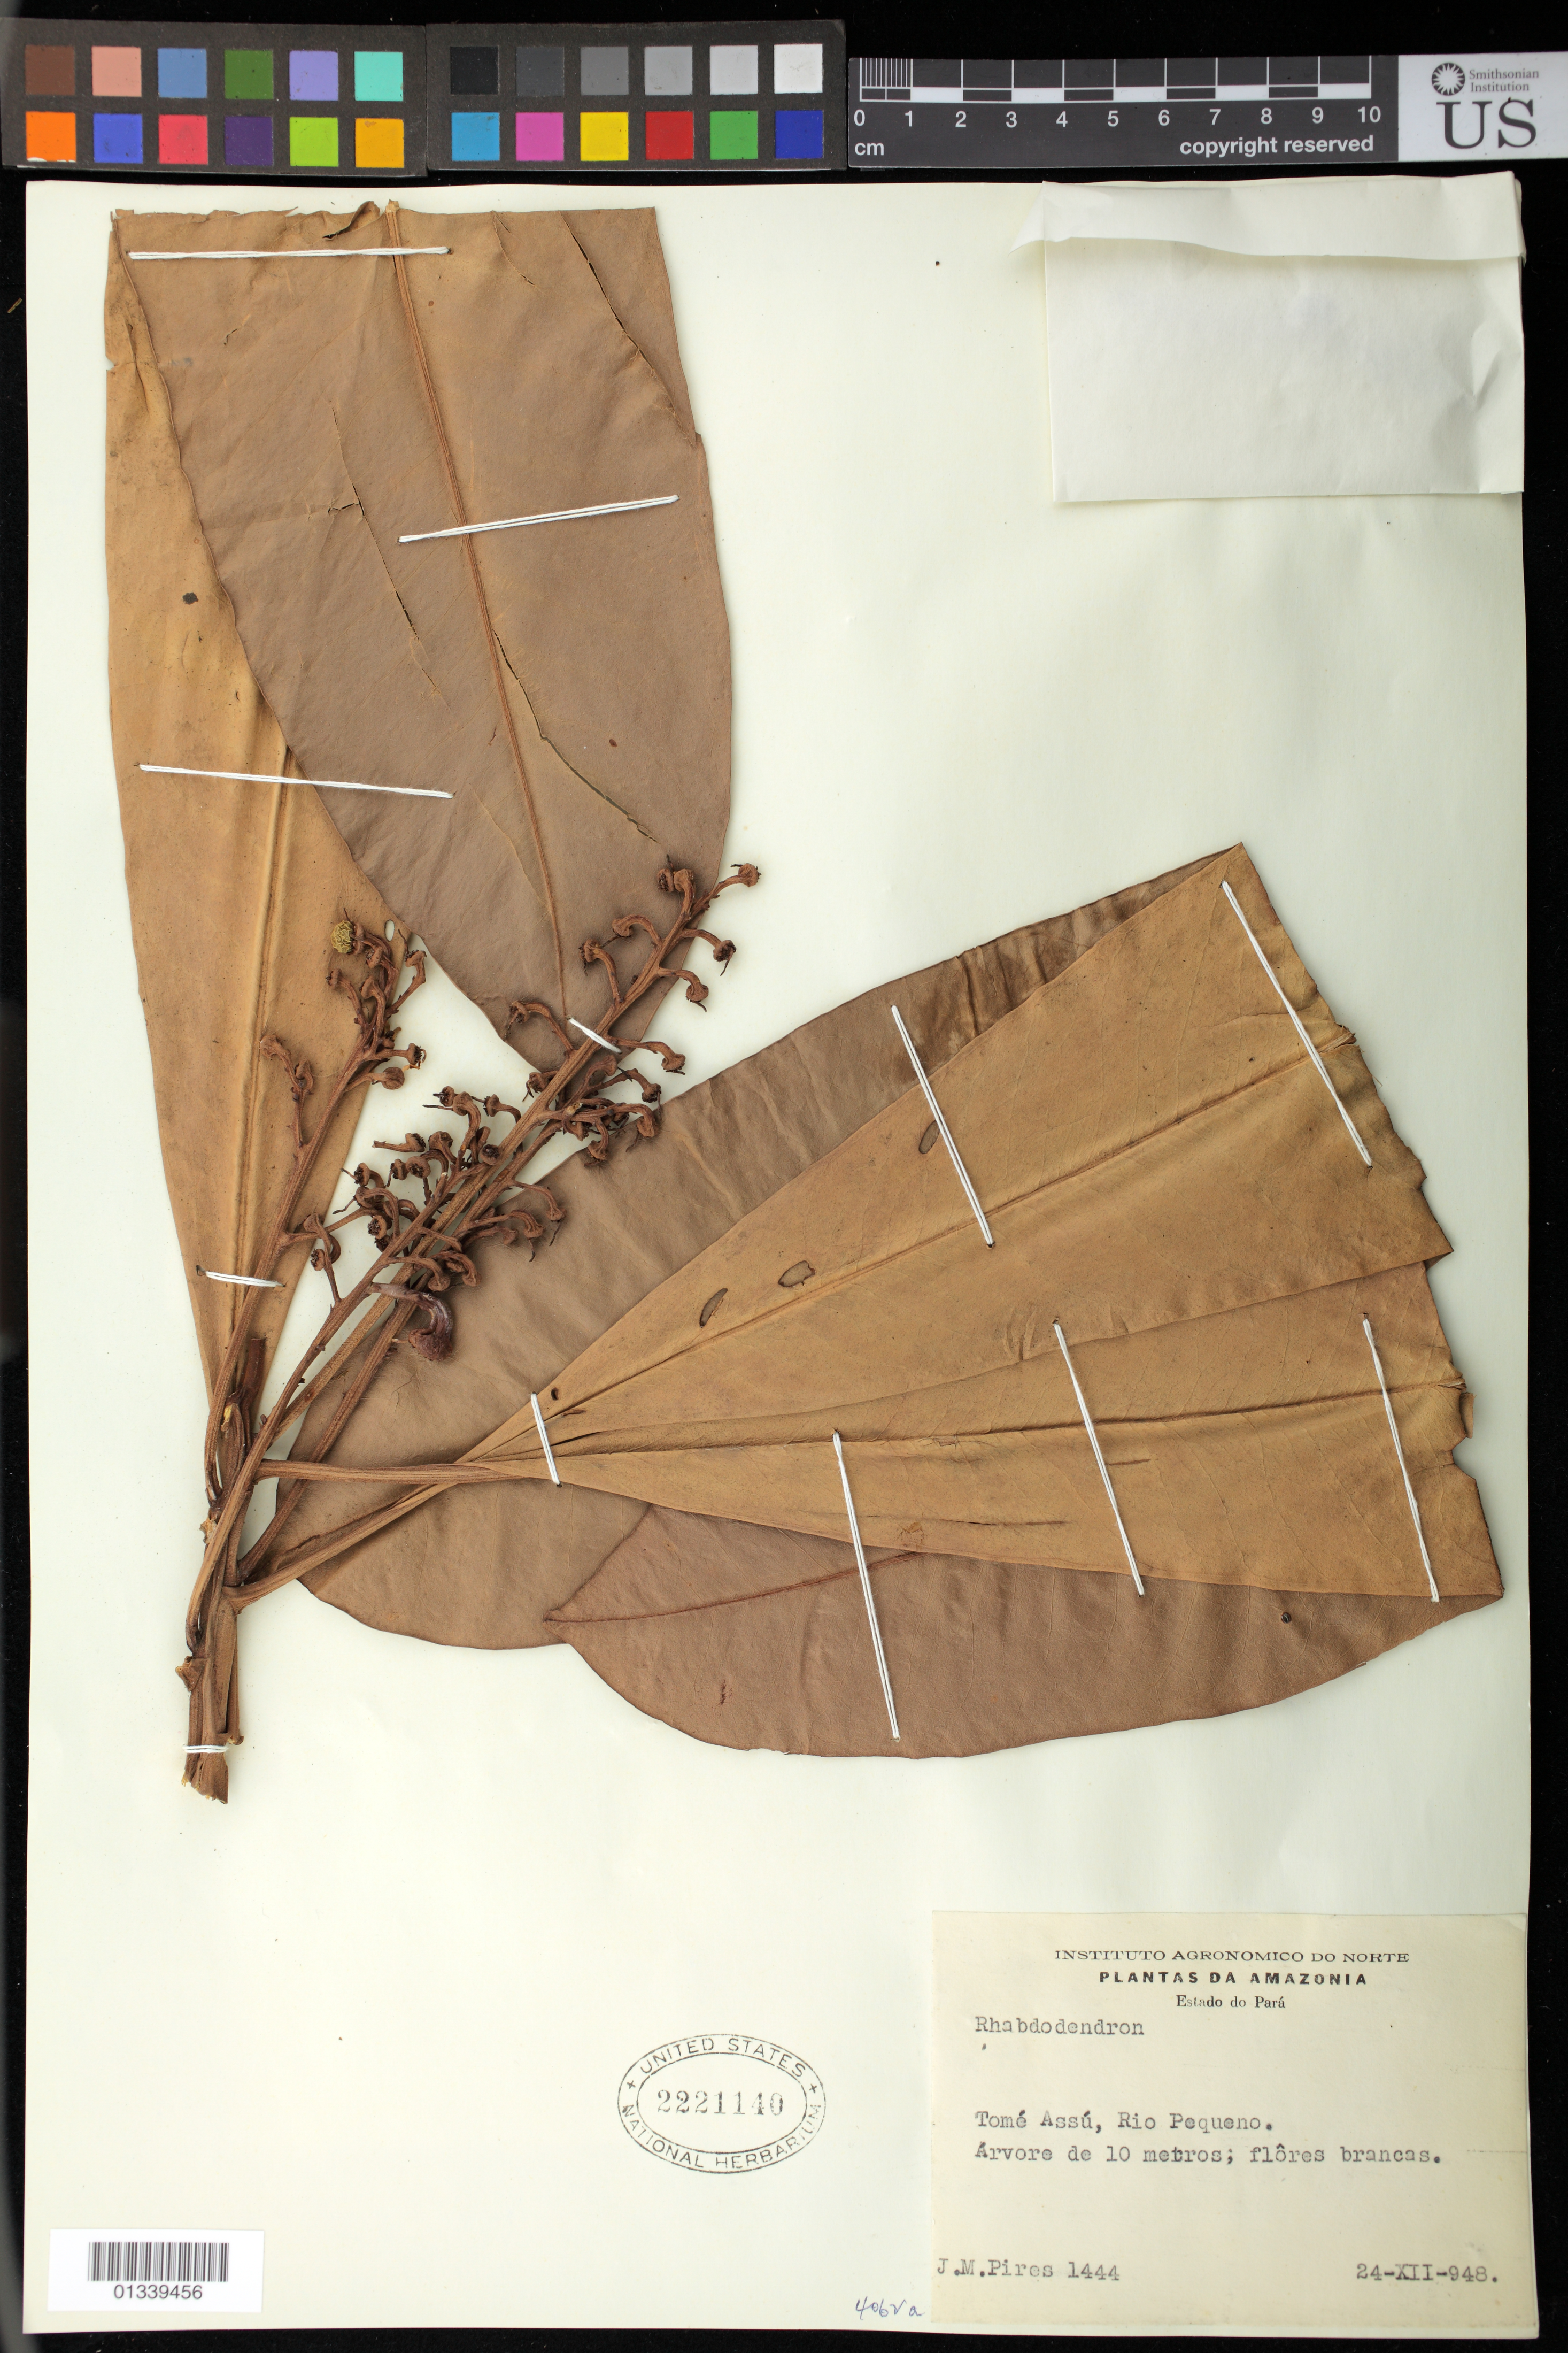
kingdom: Plantae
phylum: Tracheophyta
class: Magnoliopsida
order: Caryophyllales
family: Rhabdodendraceae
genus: Rhabdodendron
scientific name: Rhabdodendron amazonicum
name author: (Spruce ex Benth.) Huber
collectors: J. M. Pires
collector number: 1444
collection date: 1948-12-24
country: Brazil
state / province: Pará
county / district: Tomé-Açu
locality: Tomé Assú, Rio Pequeno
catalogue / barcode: US 2221140